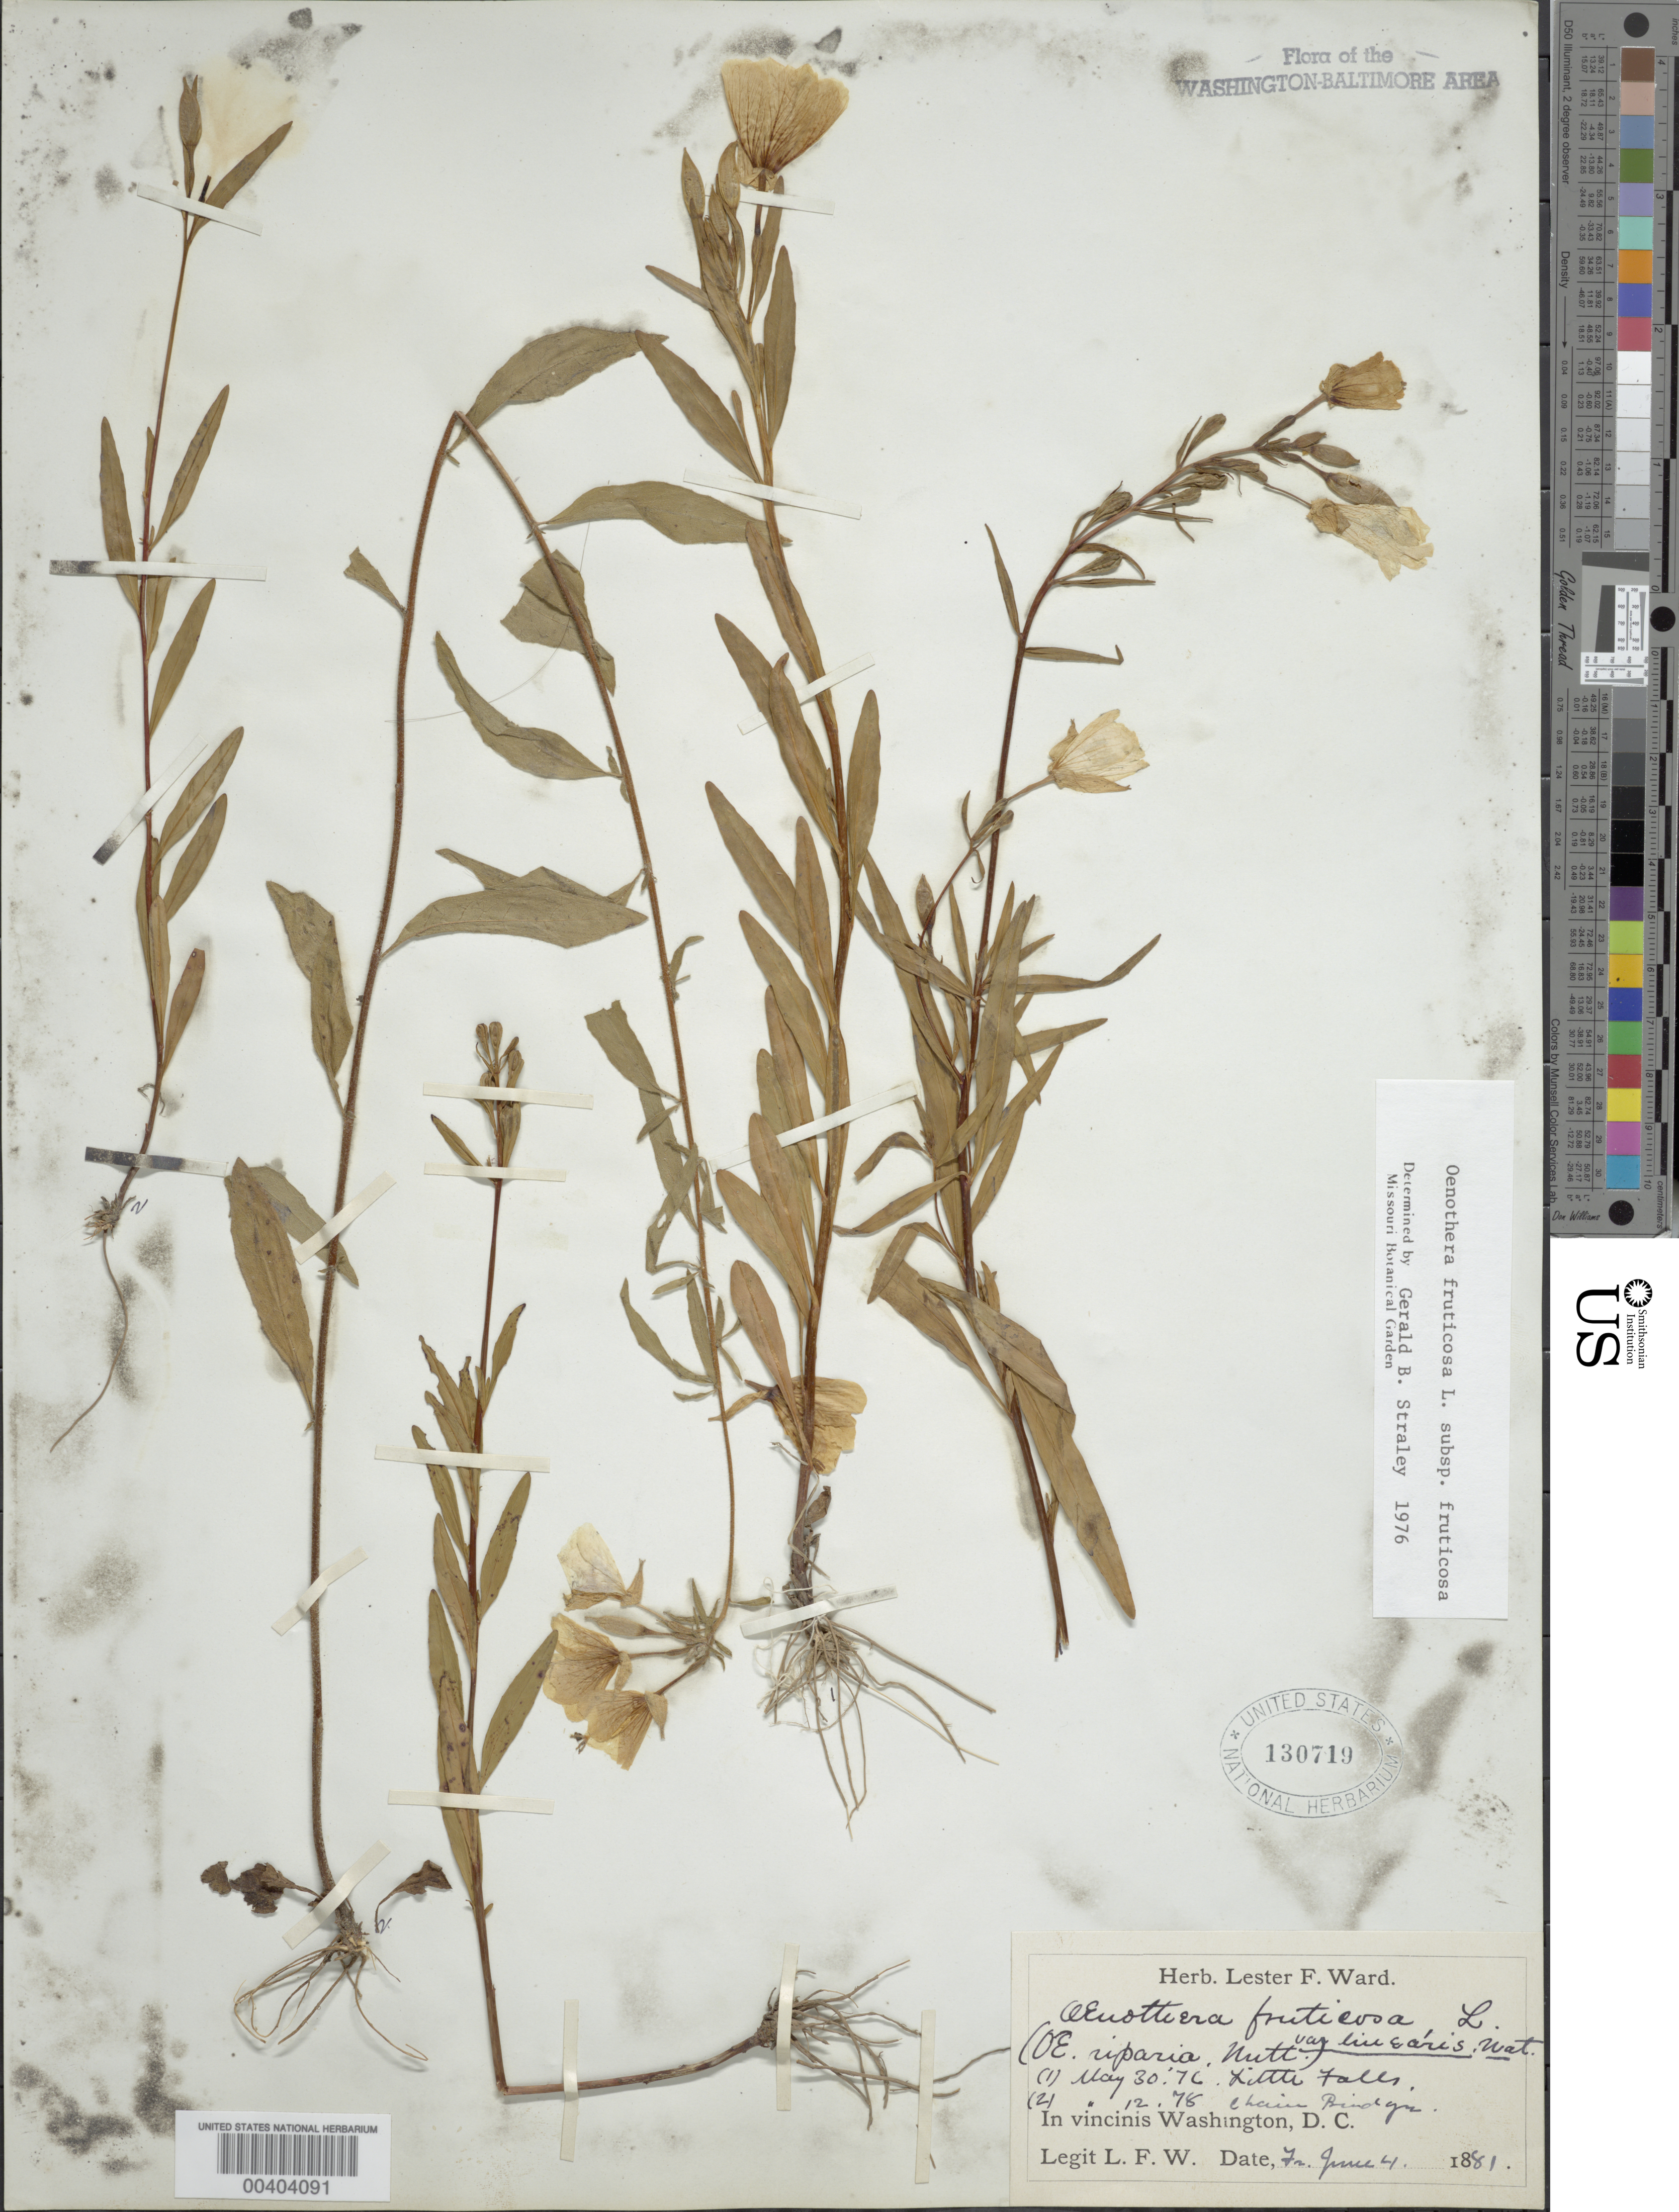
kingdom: Plantae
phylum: Tracheophyta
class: Magnoliopsida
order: Myrtales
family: Onagraceae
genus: Oenothera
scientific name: Oenothera fruticosa subsp. fruticosa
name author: L.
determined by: Straley, G. B.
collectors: L. F. Ward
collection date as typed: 04 Jun 1881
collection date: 1881-06-04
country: United States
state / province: Maryland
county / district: Montgomery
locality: Little Falls and Chain Bridge C. & O. Canal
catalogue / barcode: US 130719